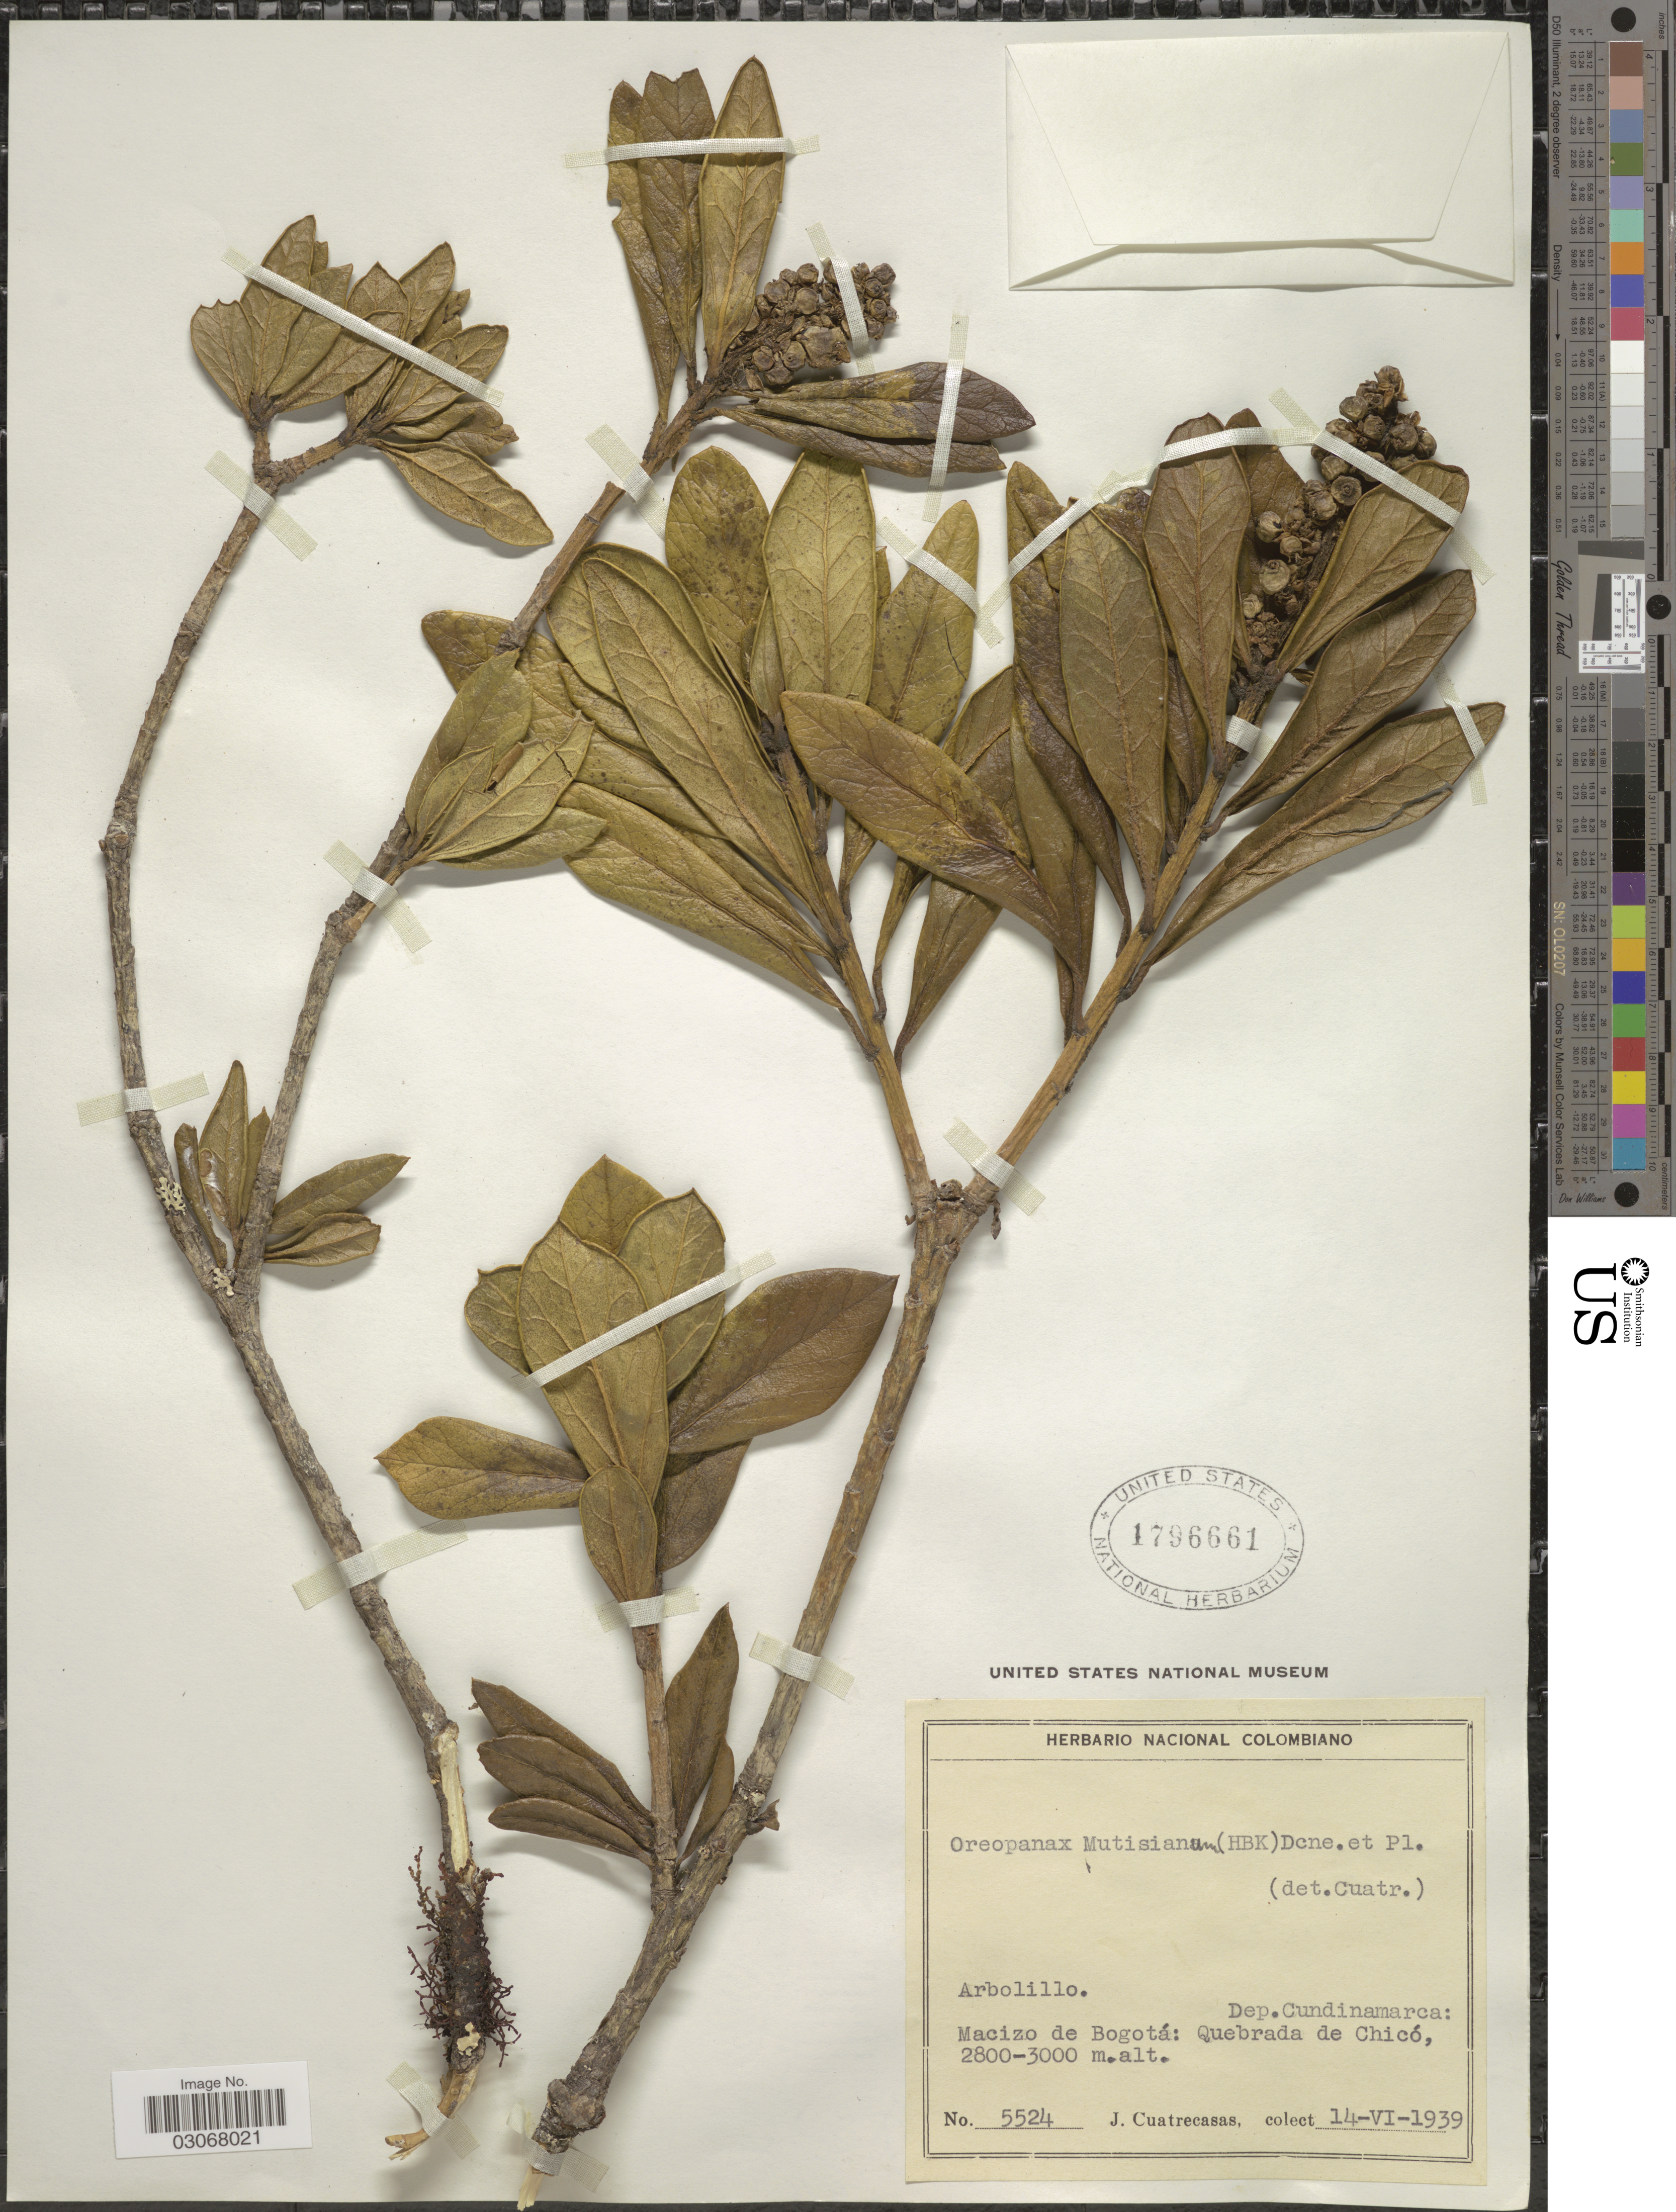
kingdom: Plantae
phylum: Tracheophyta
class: Magnoliopsida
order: Apiales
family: Araliaceae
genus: Oreopanax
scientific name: Oreopanax mutisianus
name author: (Kunth) Decne. & Planch.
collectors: J. Cuatrecasas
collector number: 5524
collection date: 1939-06-14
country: Colombia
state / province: Cundinamarca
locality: Dep. Cundinamarca: Macizo de Bogotá: Quebrada de Chicó.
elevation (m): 2800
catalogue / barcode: US 1796661